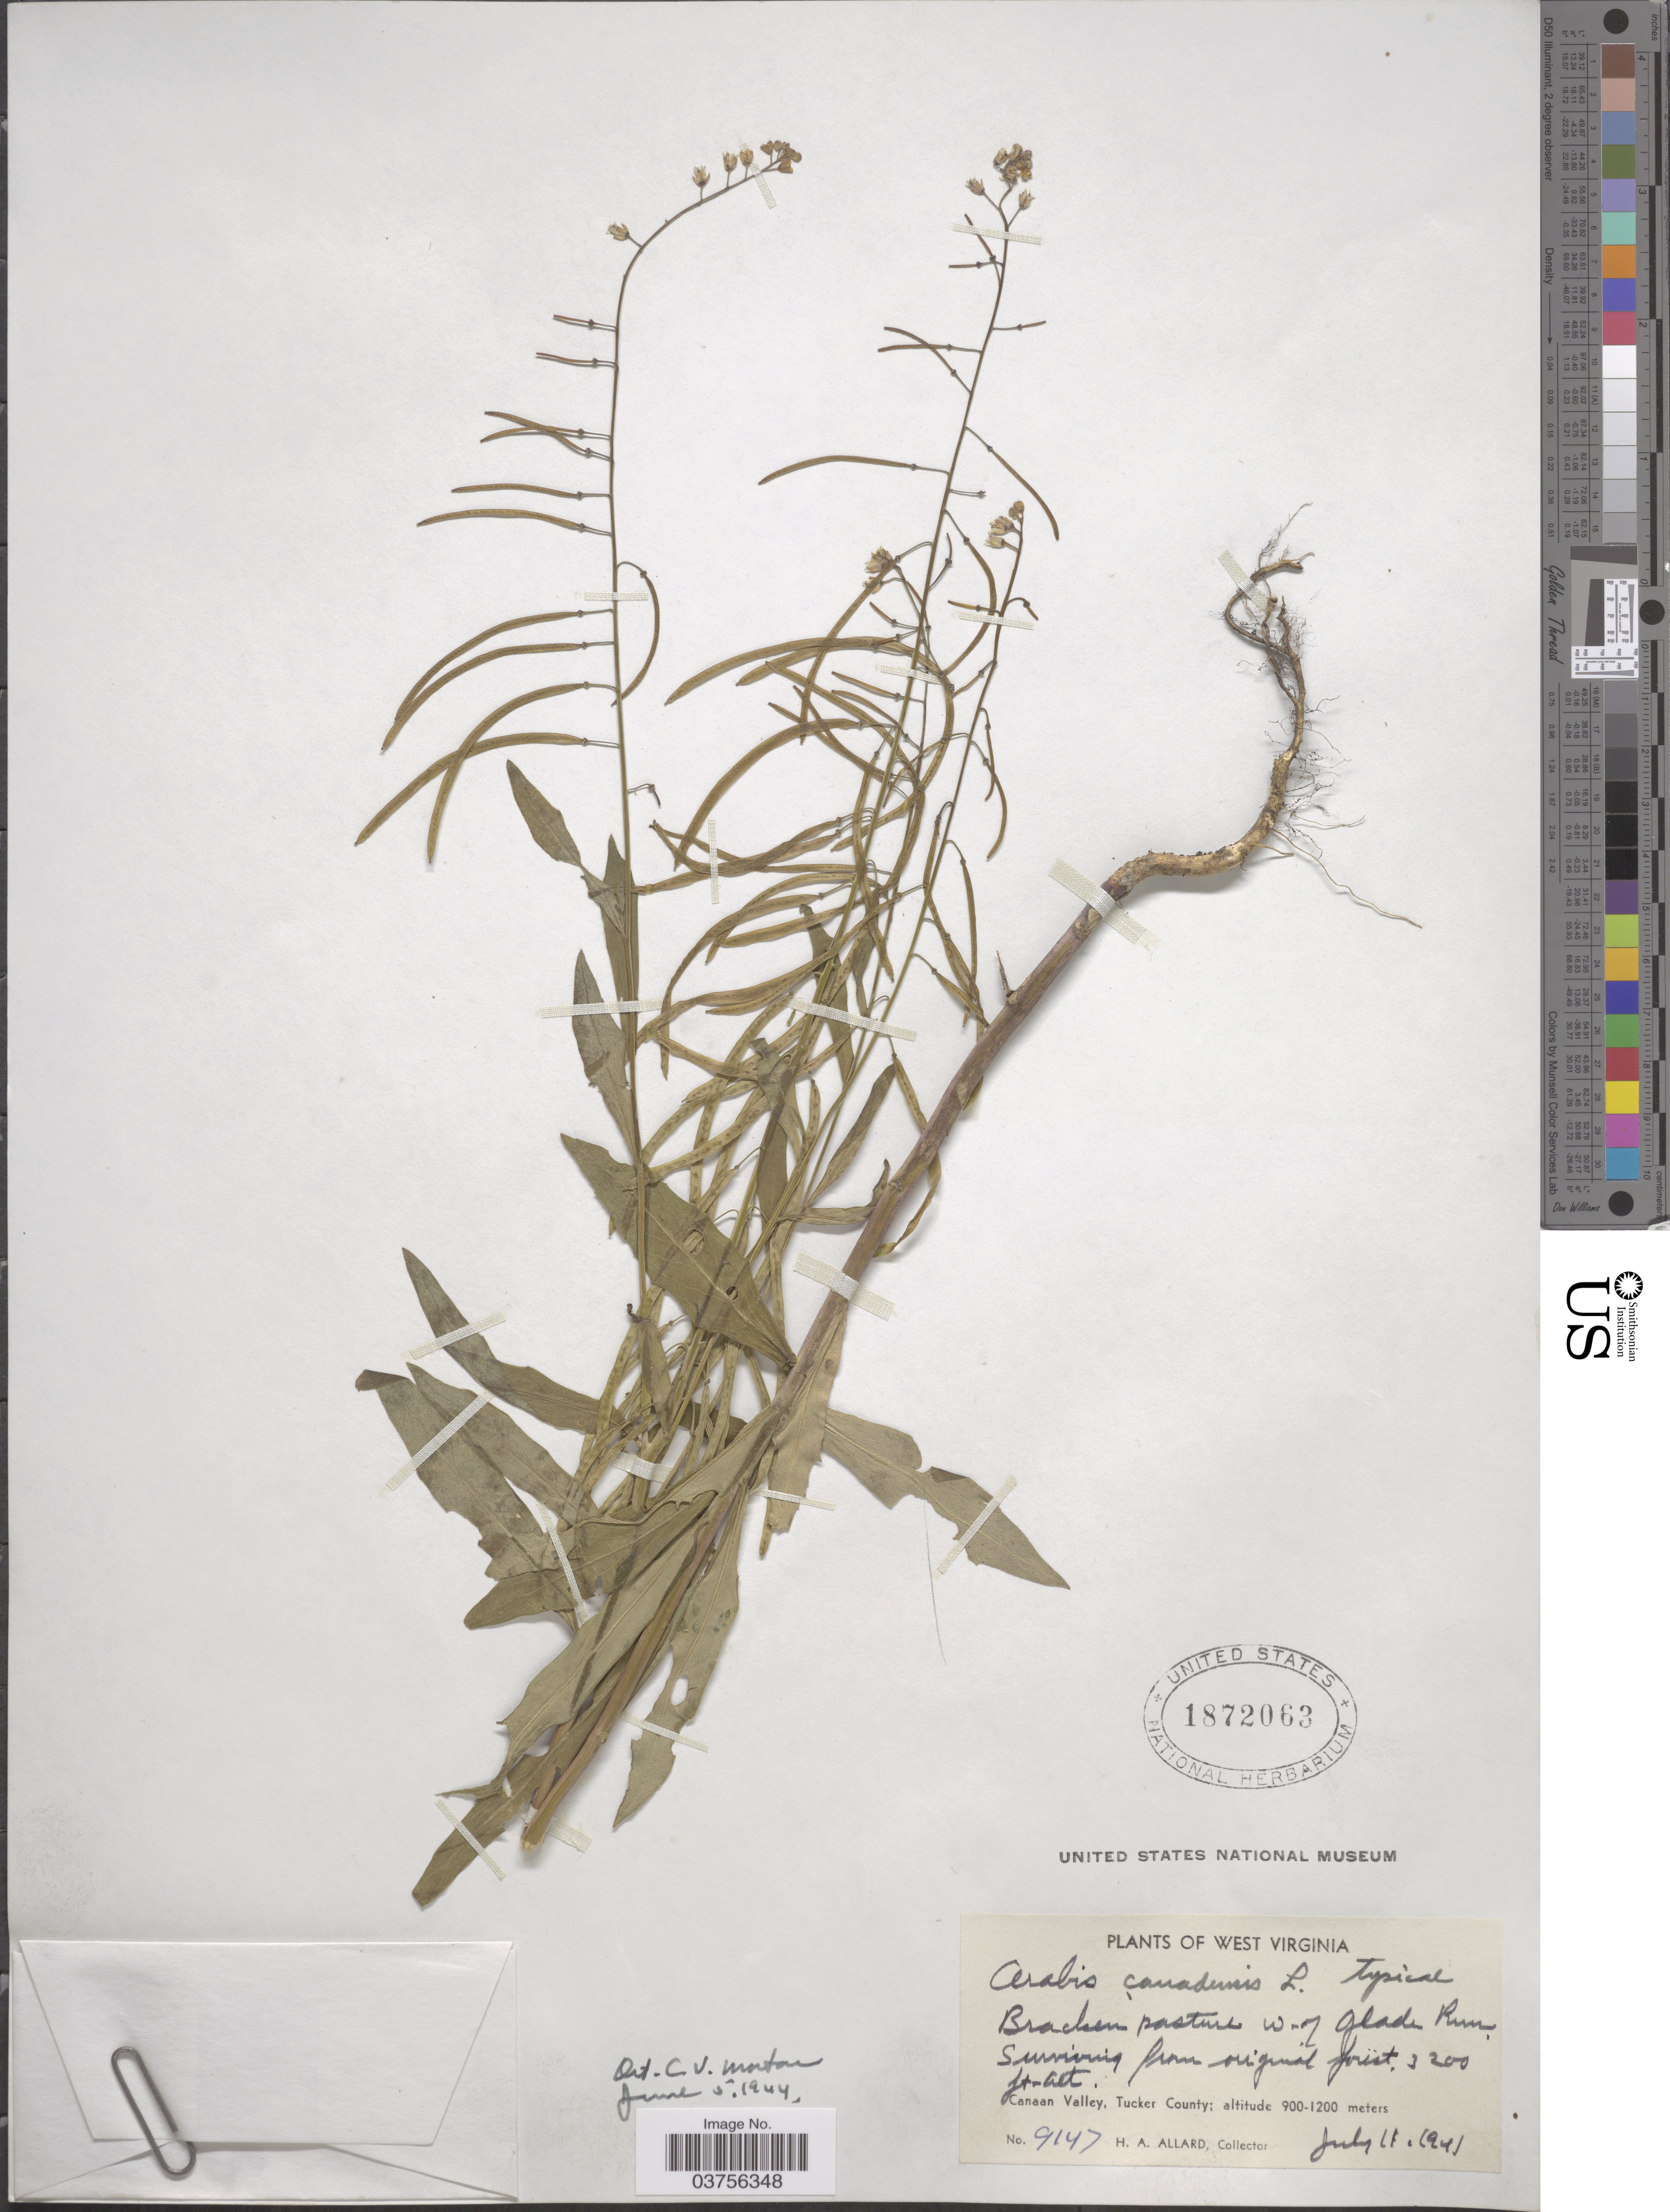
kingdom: Plantae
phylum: Tracheophyta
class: Magnoliopsida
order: Brassicales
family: Brassicaceae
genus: Arabis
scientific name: Arabis canadensis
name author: L.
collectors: H. A. Allard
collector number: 917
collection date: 1941-07-11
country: United States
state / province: West Virginia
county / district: Tucker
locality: Bracken pasture W. of Glade Run Surviving from original forest. Canaan Valley, Tucker County.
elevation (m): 975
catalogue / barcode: US 1872063